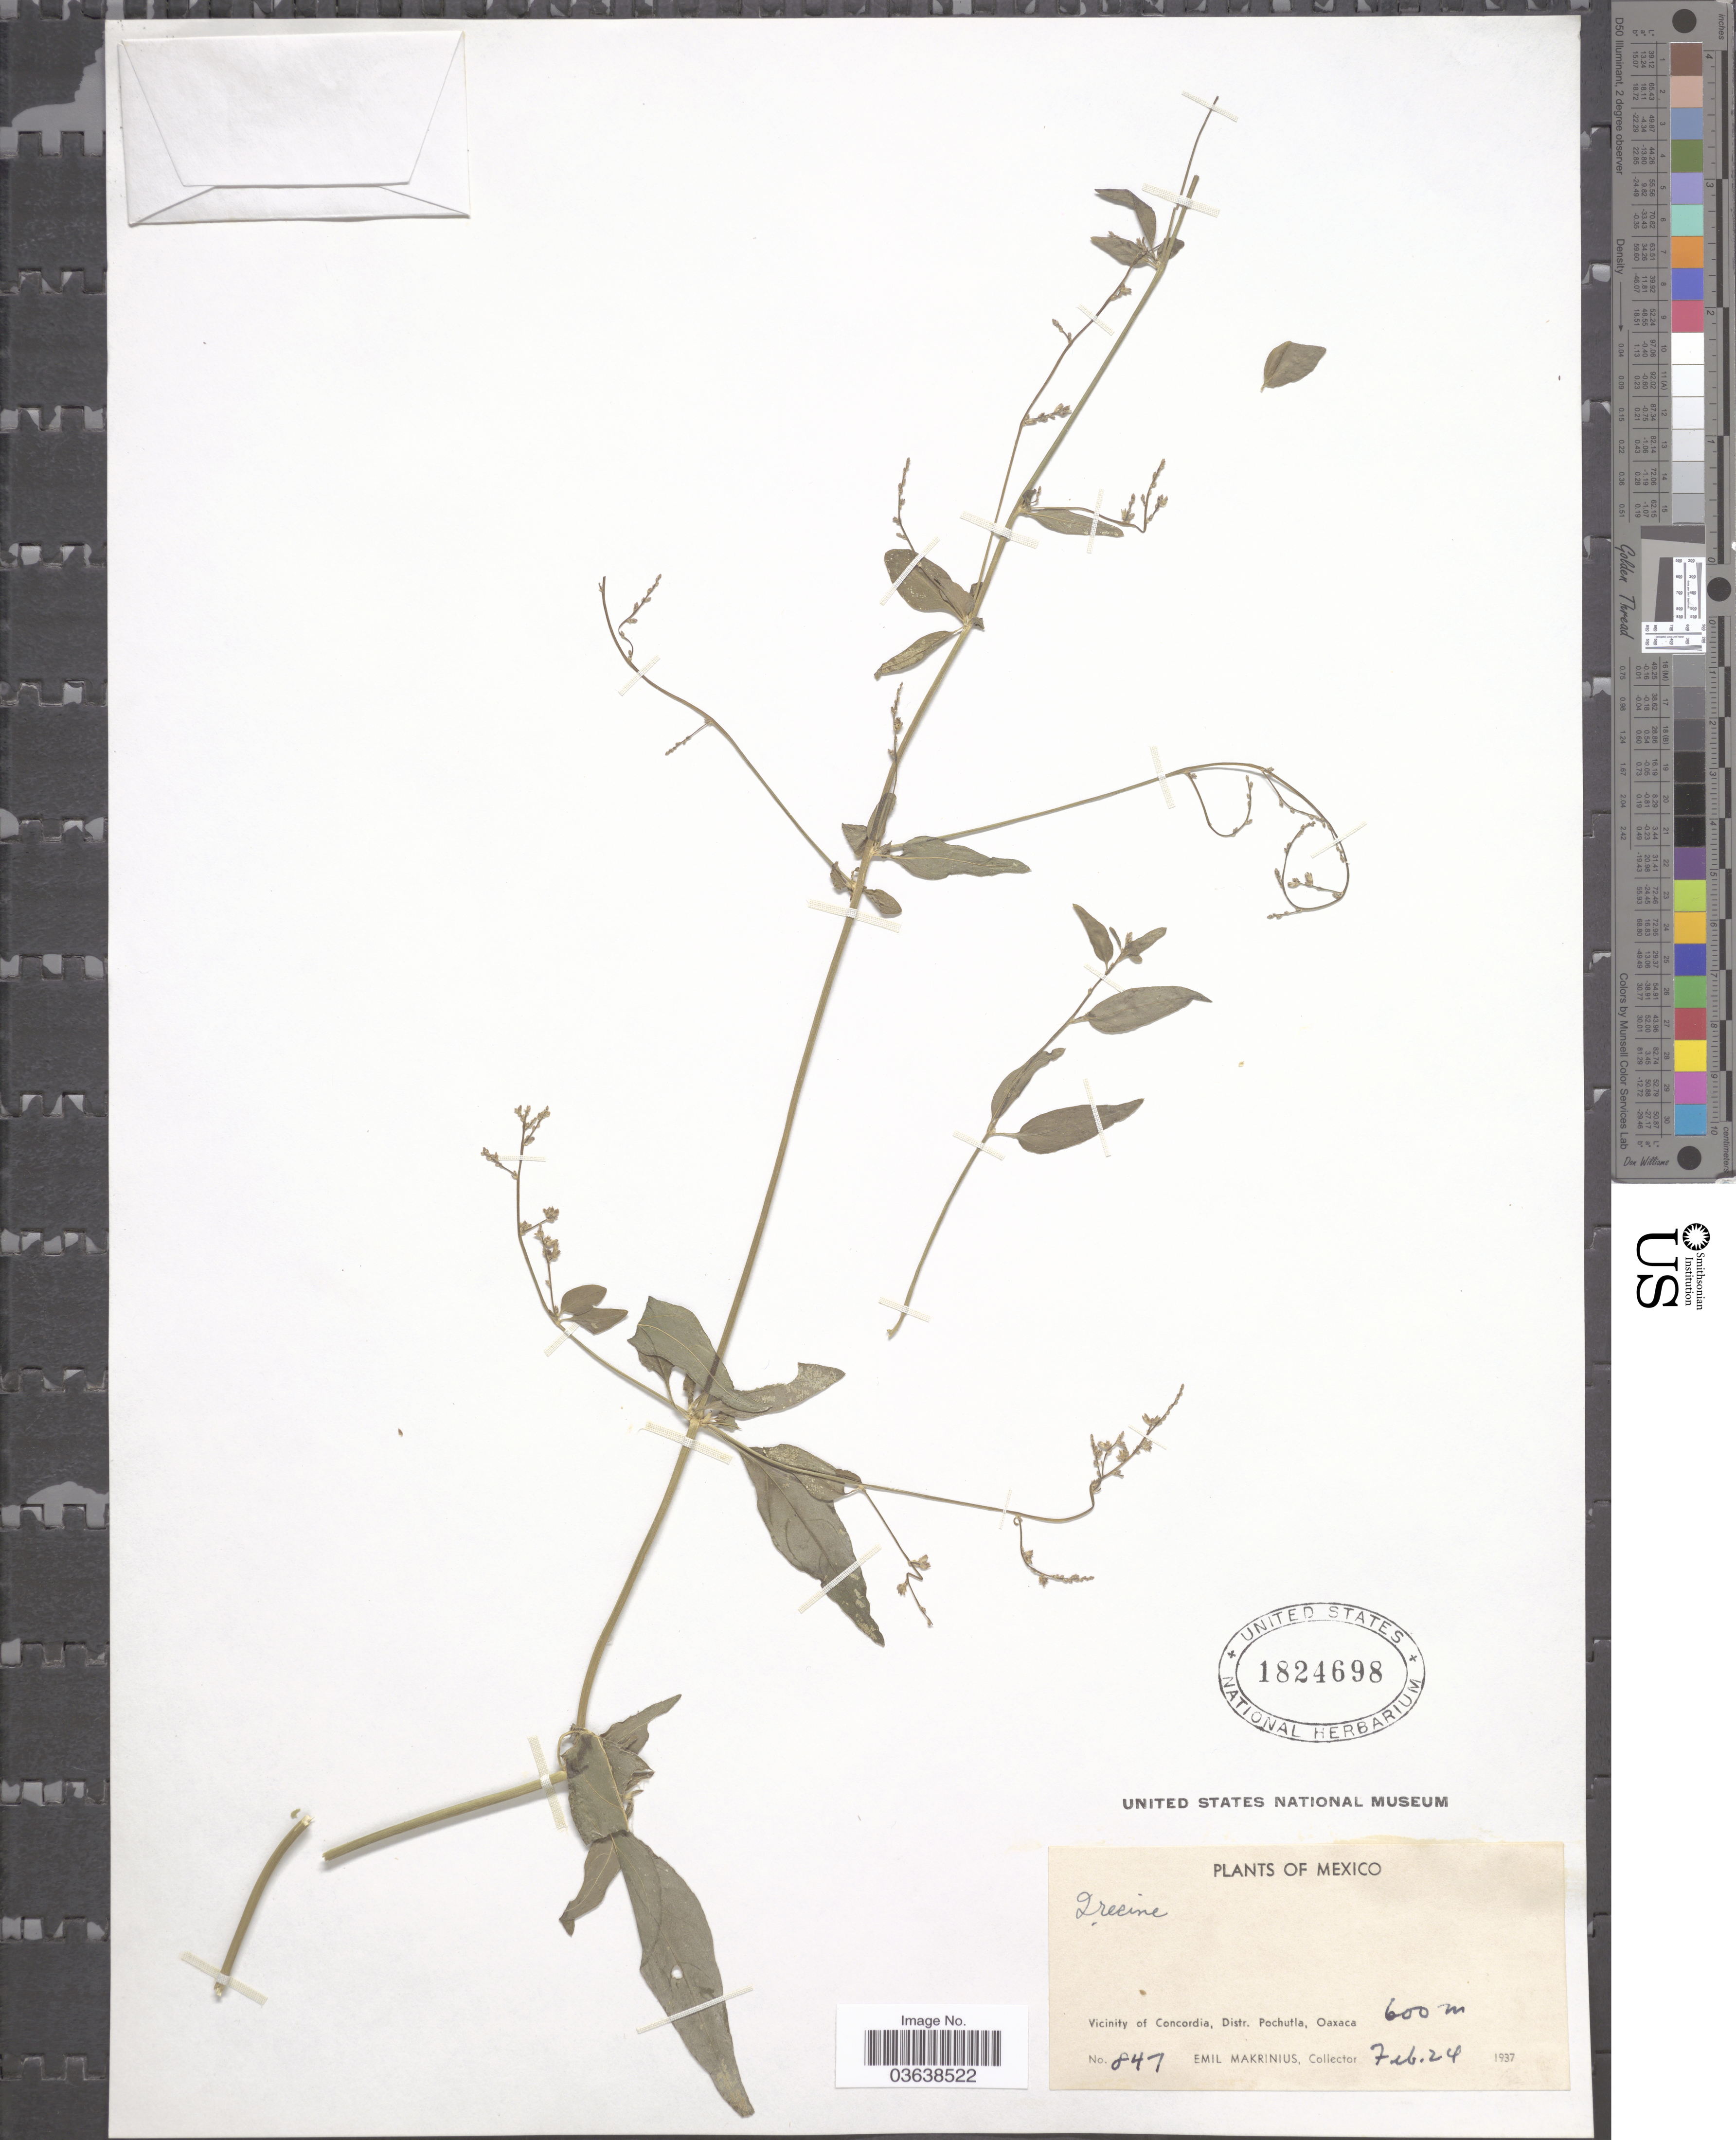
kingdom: Plantae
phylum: Tracheophyta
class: Magnoliopsida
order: Caryophyllales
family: Amaranthaceae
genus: Iresine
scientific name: Iresine angustifolia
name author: Euphrasén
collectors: E. Makrinius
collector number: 847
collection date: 1937-02-24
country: Mexico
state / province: Oaxaca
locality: Vicinity of Concordia, Distr. Pochutla.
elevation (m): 600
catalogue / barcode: US 1824698